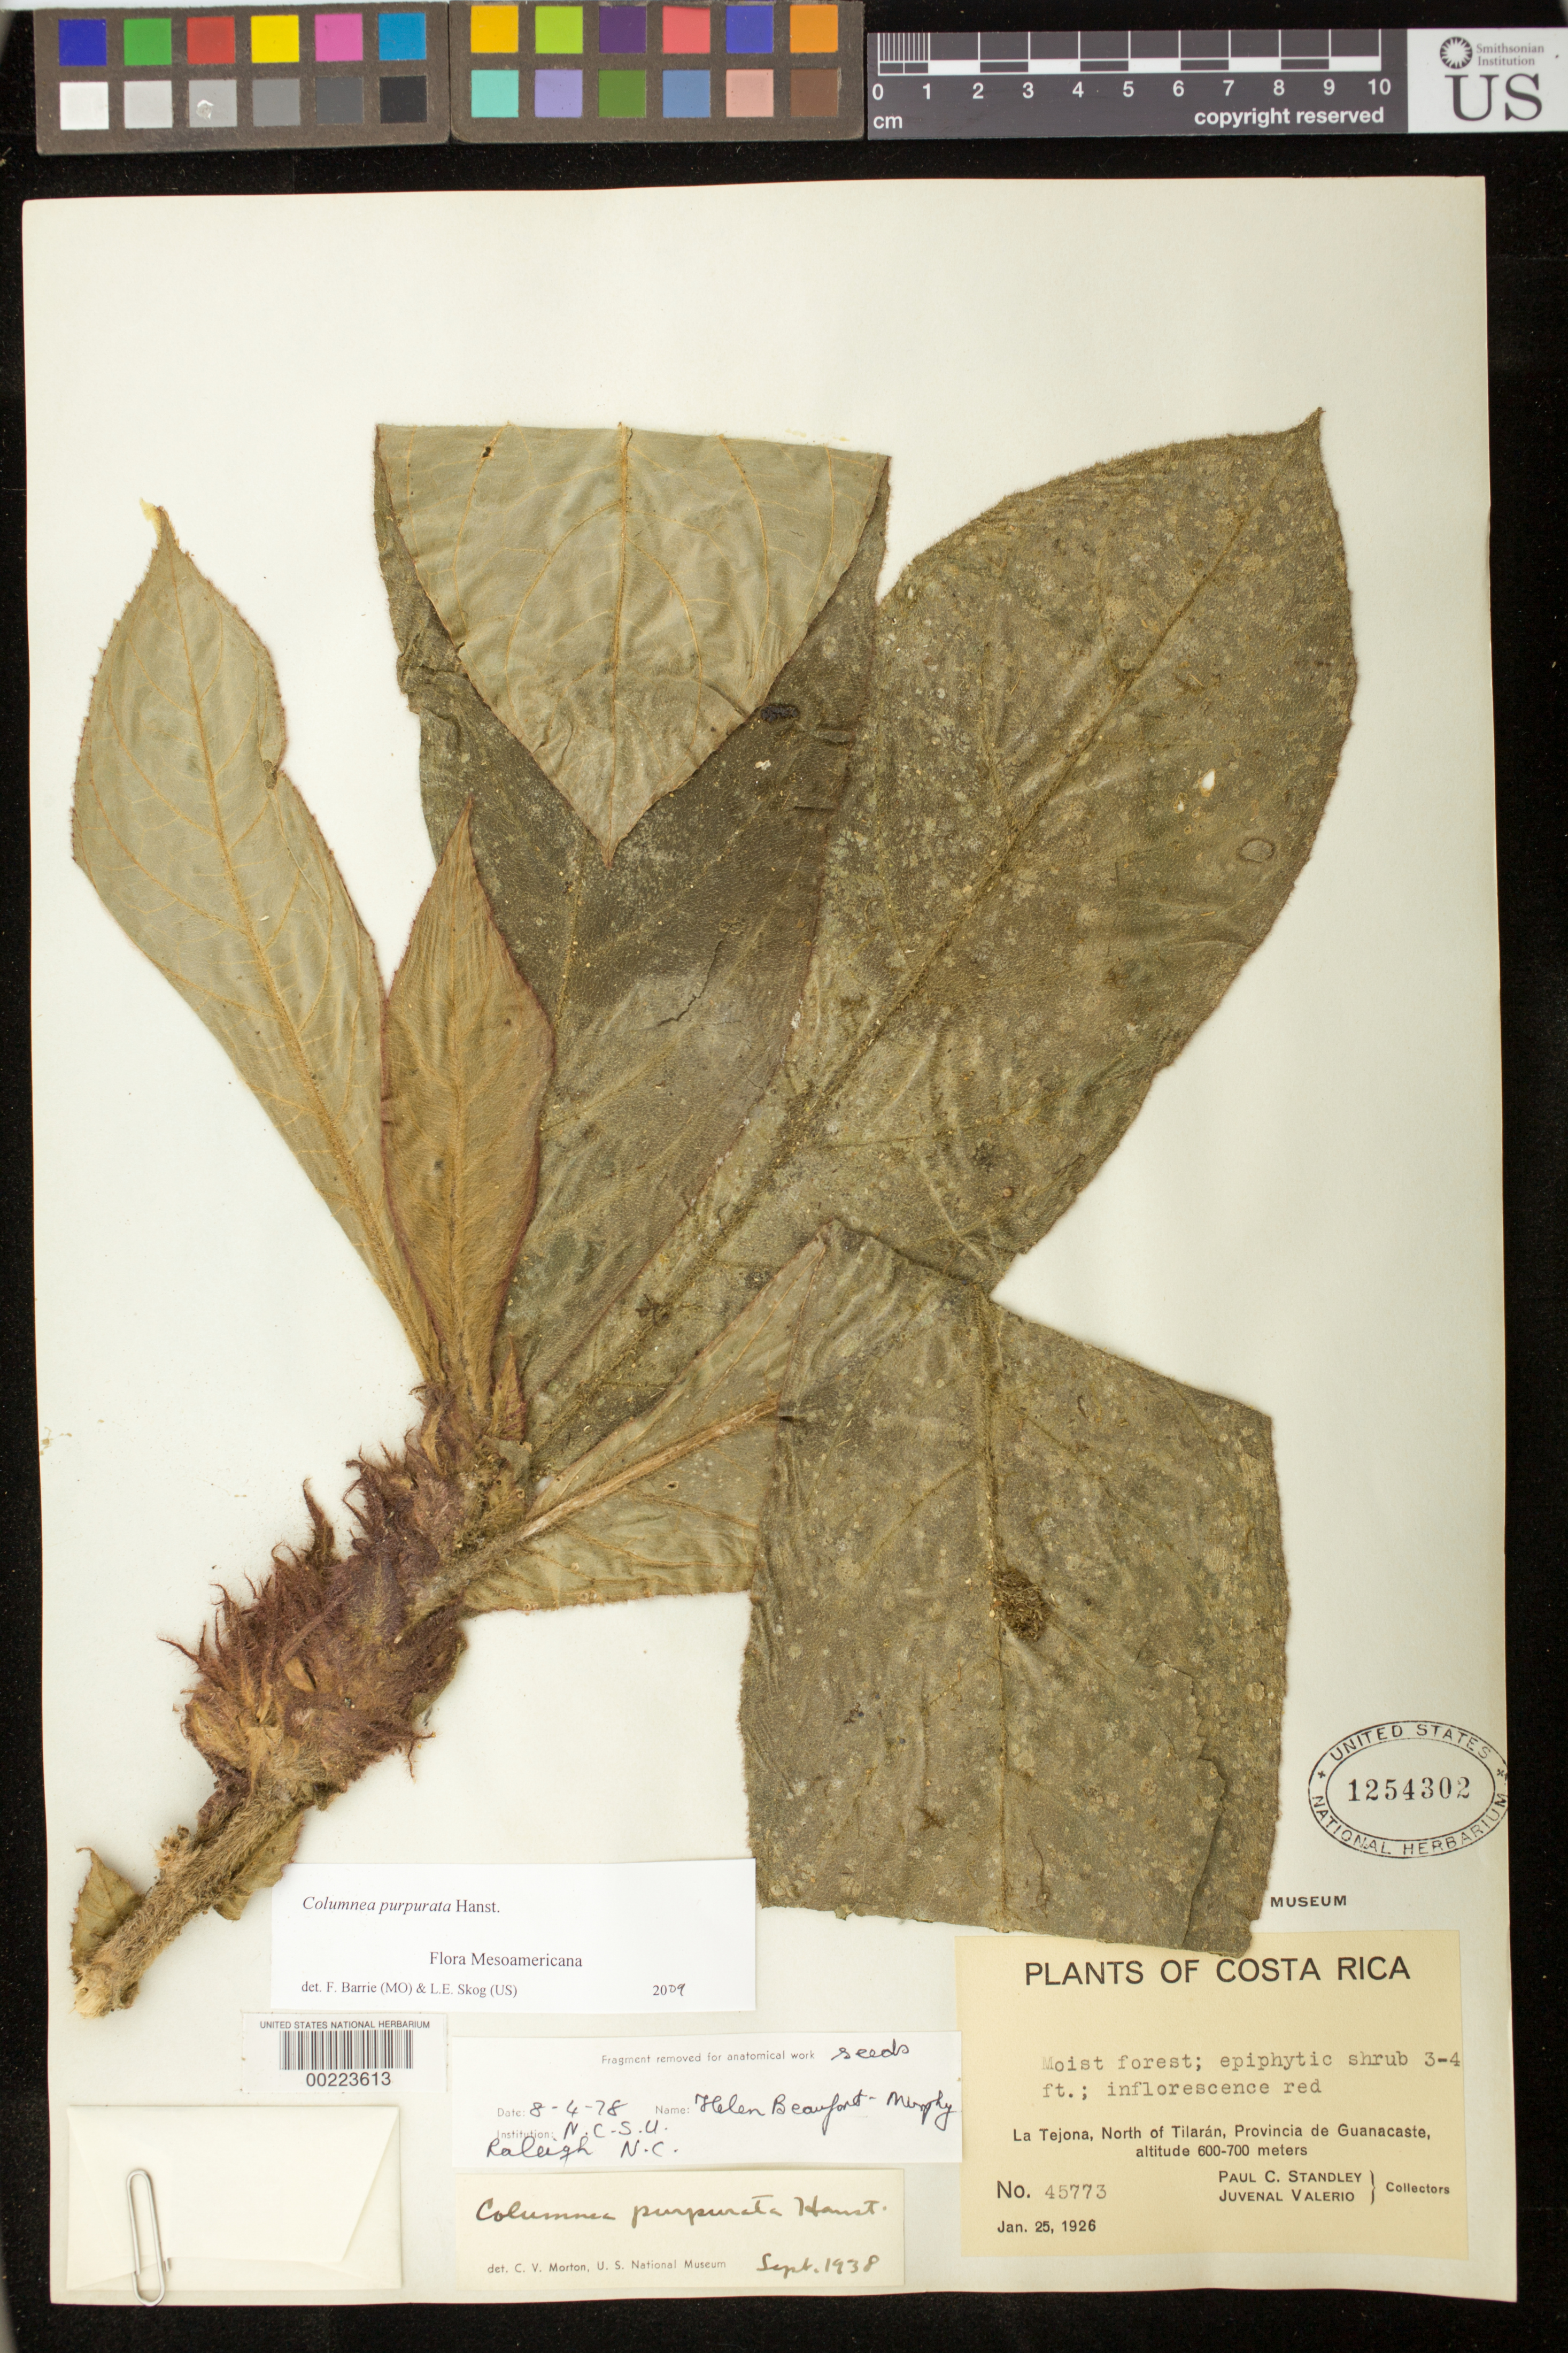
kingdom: Plantae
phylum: Tracheophyta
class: Magnoliopsida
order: Lamiales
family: Gesneriaceae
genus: Columnea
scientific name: Columnea purpurata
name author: Hanst.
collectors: P. C. Standley & J. Valerio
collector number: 45773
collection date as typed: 25 Jan 1926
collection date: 1926-01-25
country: Costa Rica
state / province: Guanacaste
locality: La Tejona, N of Tilaran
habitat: Moist forest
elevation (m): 600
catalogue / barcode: US 1254302